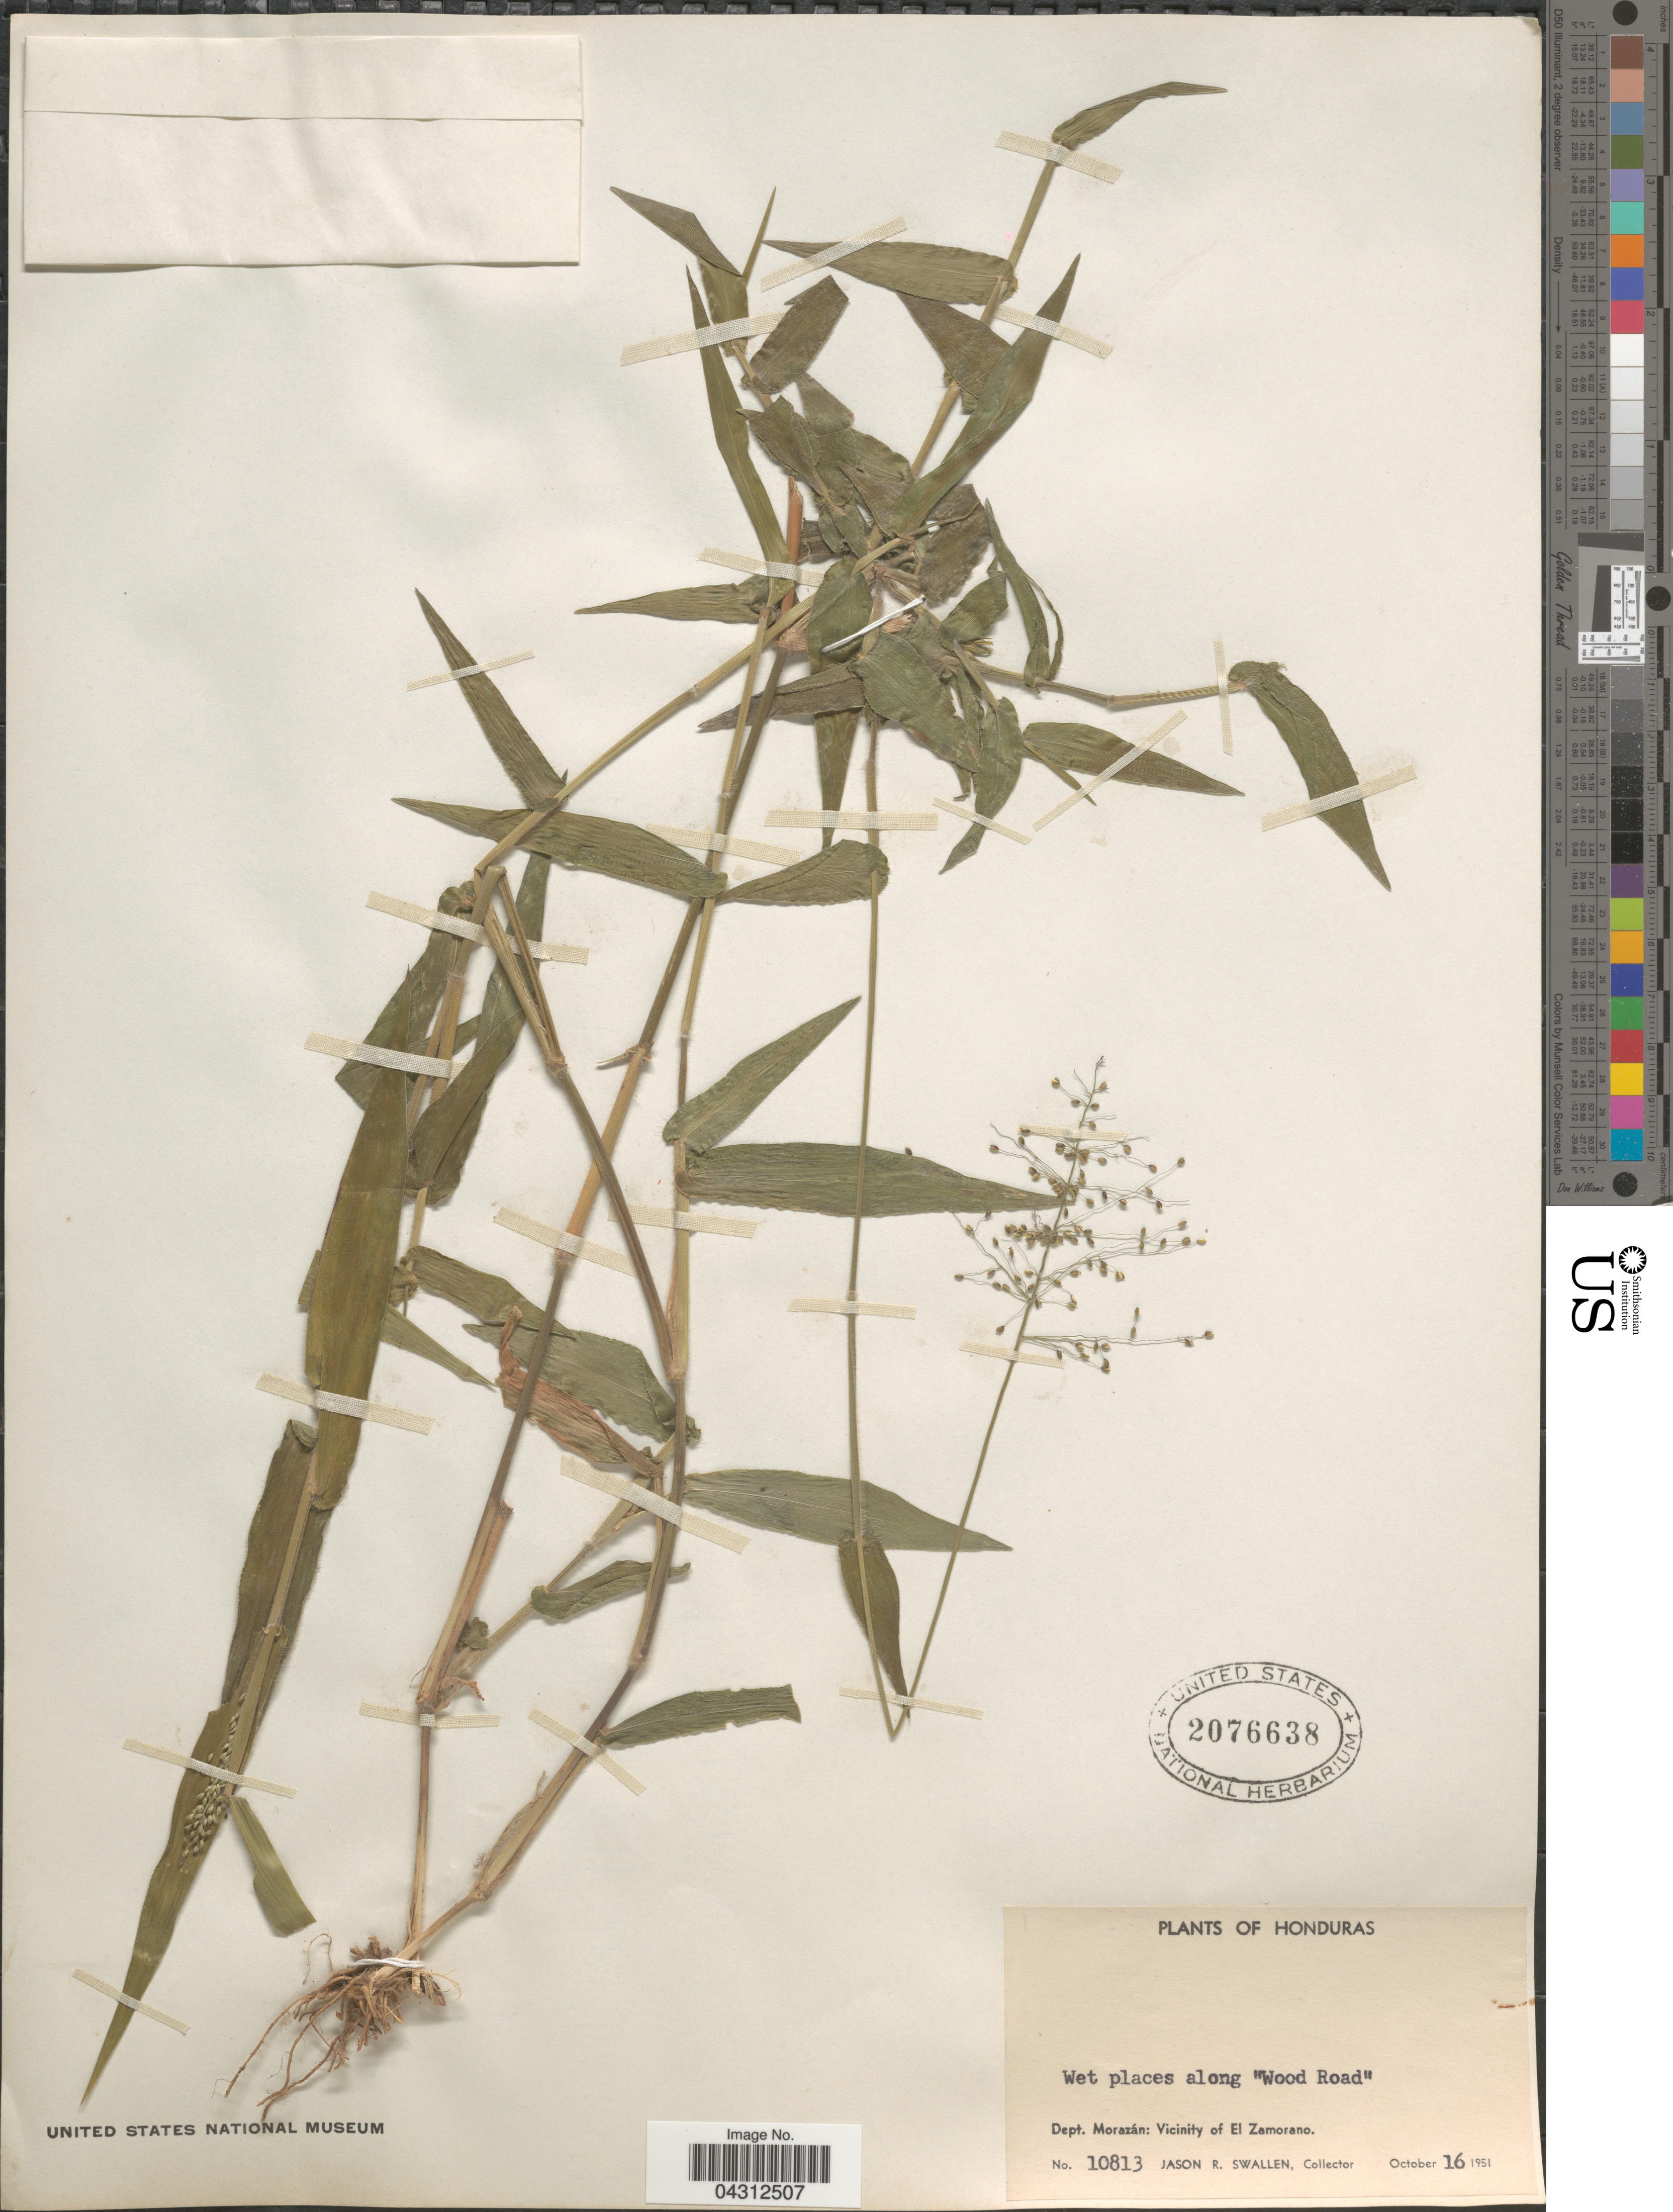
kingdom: Plantae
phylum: Tracheophyta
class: Liliopsida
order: Poales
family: Poaceae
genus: Panicum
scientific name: Panicum sp.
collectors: J. R. Swallen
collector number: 10813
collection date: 1951-10-16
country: Honduras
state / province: Fco. Morazán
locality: Wet places along "Wood Road". Dept. Morazán: Vicinity of El Zamorano.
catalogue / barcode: US 2076638